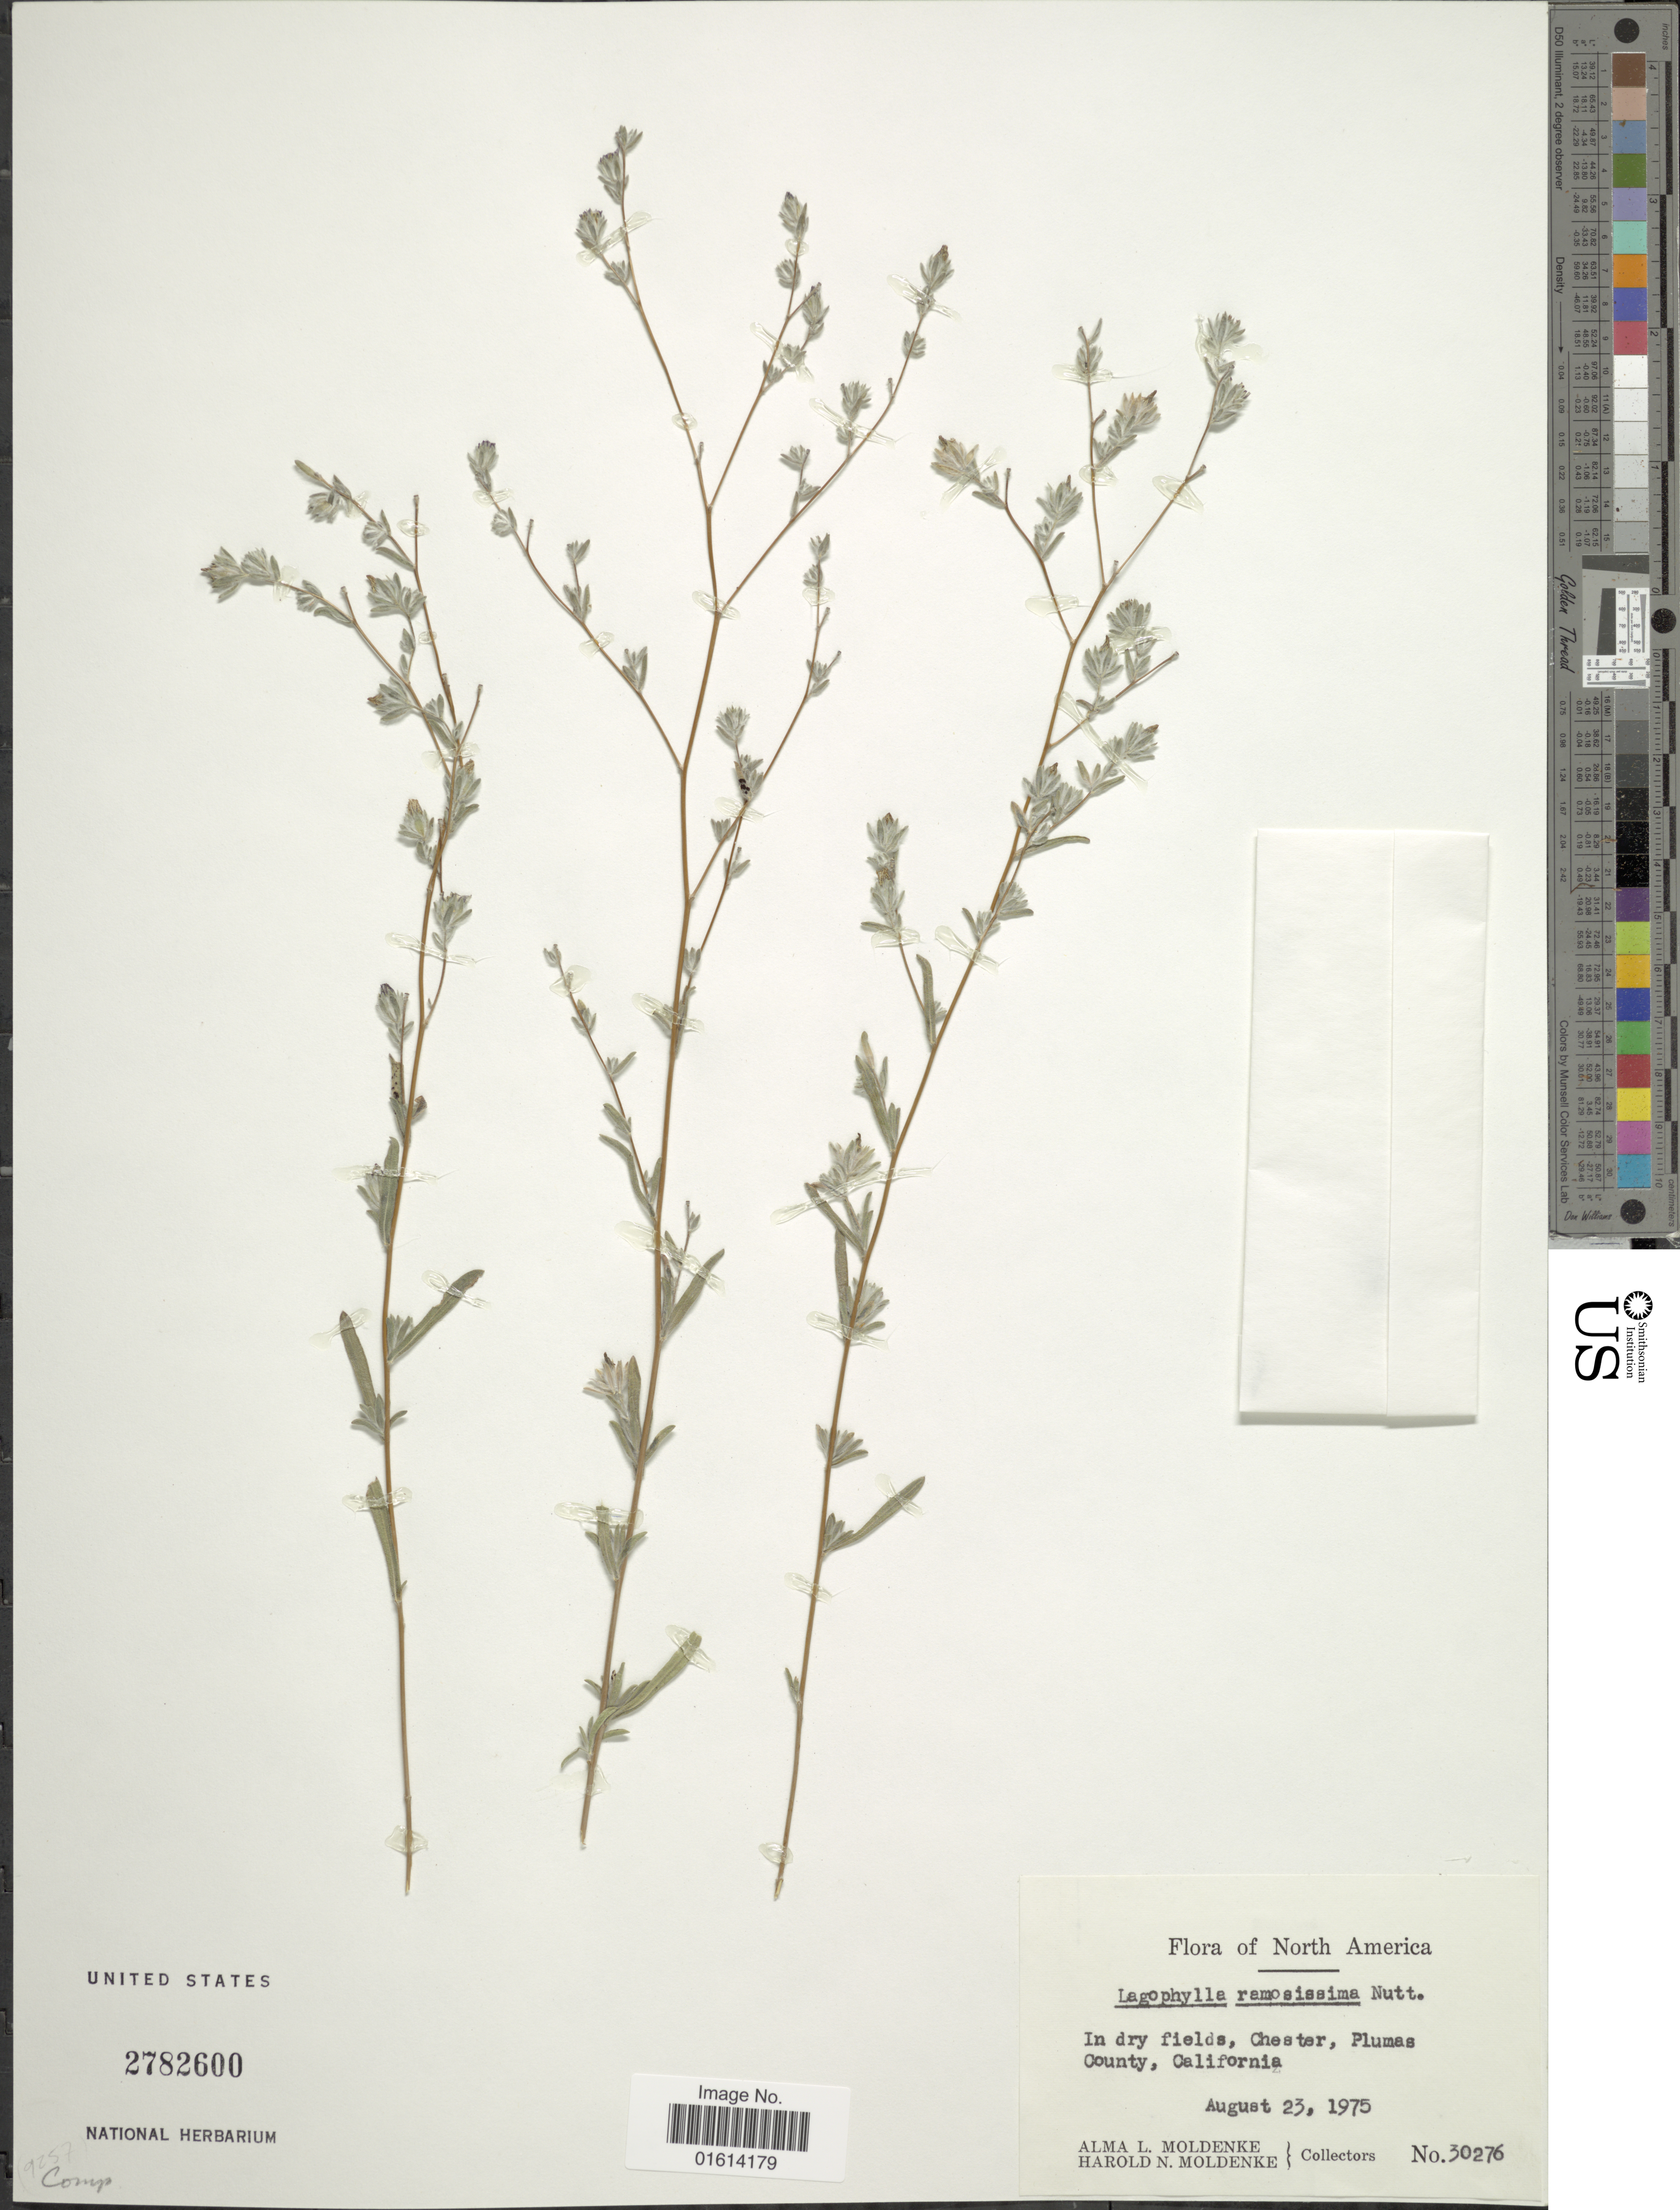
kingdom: Plantae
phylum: Tracheophyta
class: Magnoliopsida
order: Asterales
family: Asteraceae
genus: Lagophylla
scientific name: Lagophylla ramosissima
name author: Nutt.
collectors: A. L. Moldenke & H. N. Moldenke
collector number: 30276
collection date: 1975-08-23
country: United States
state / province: California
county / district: Plumas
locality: North America, Chester, Plumas County, California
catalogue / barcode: US 2782600